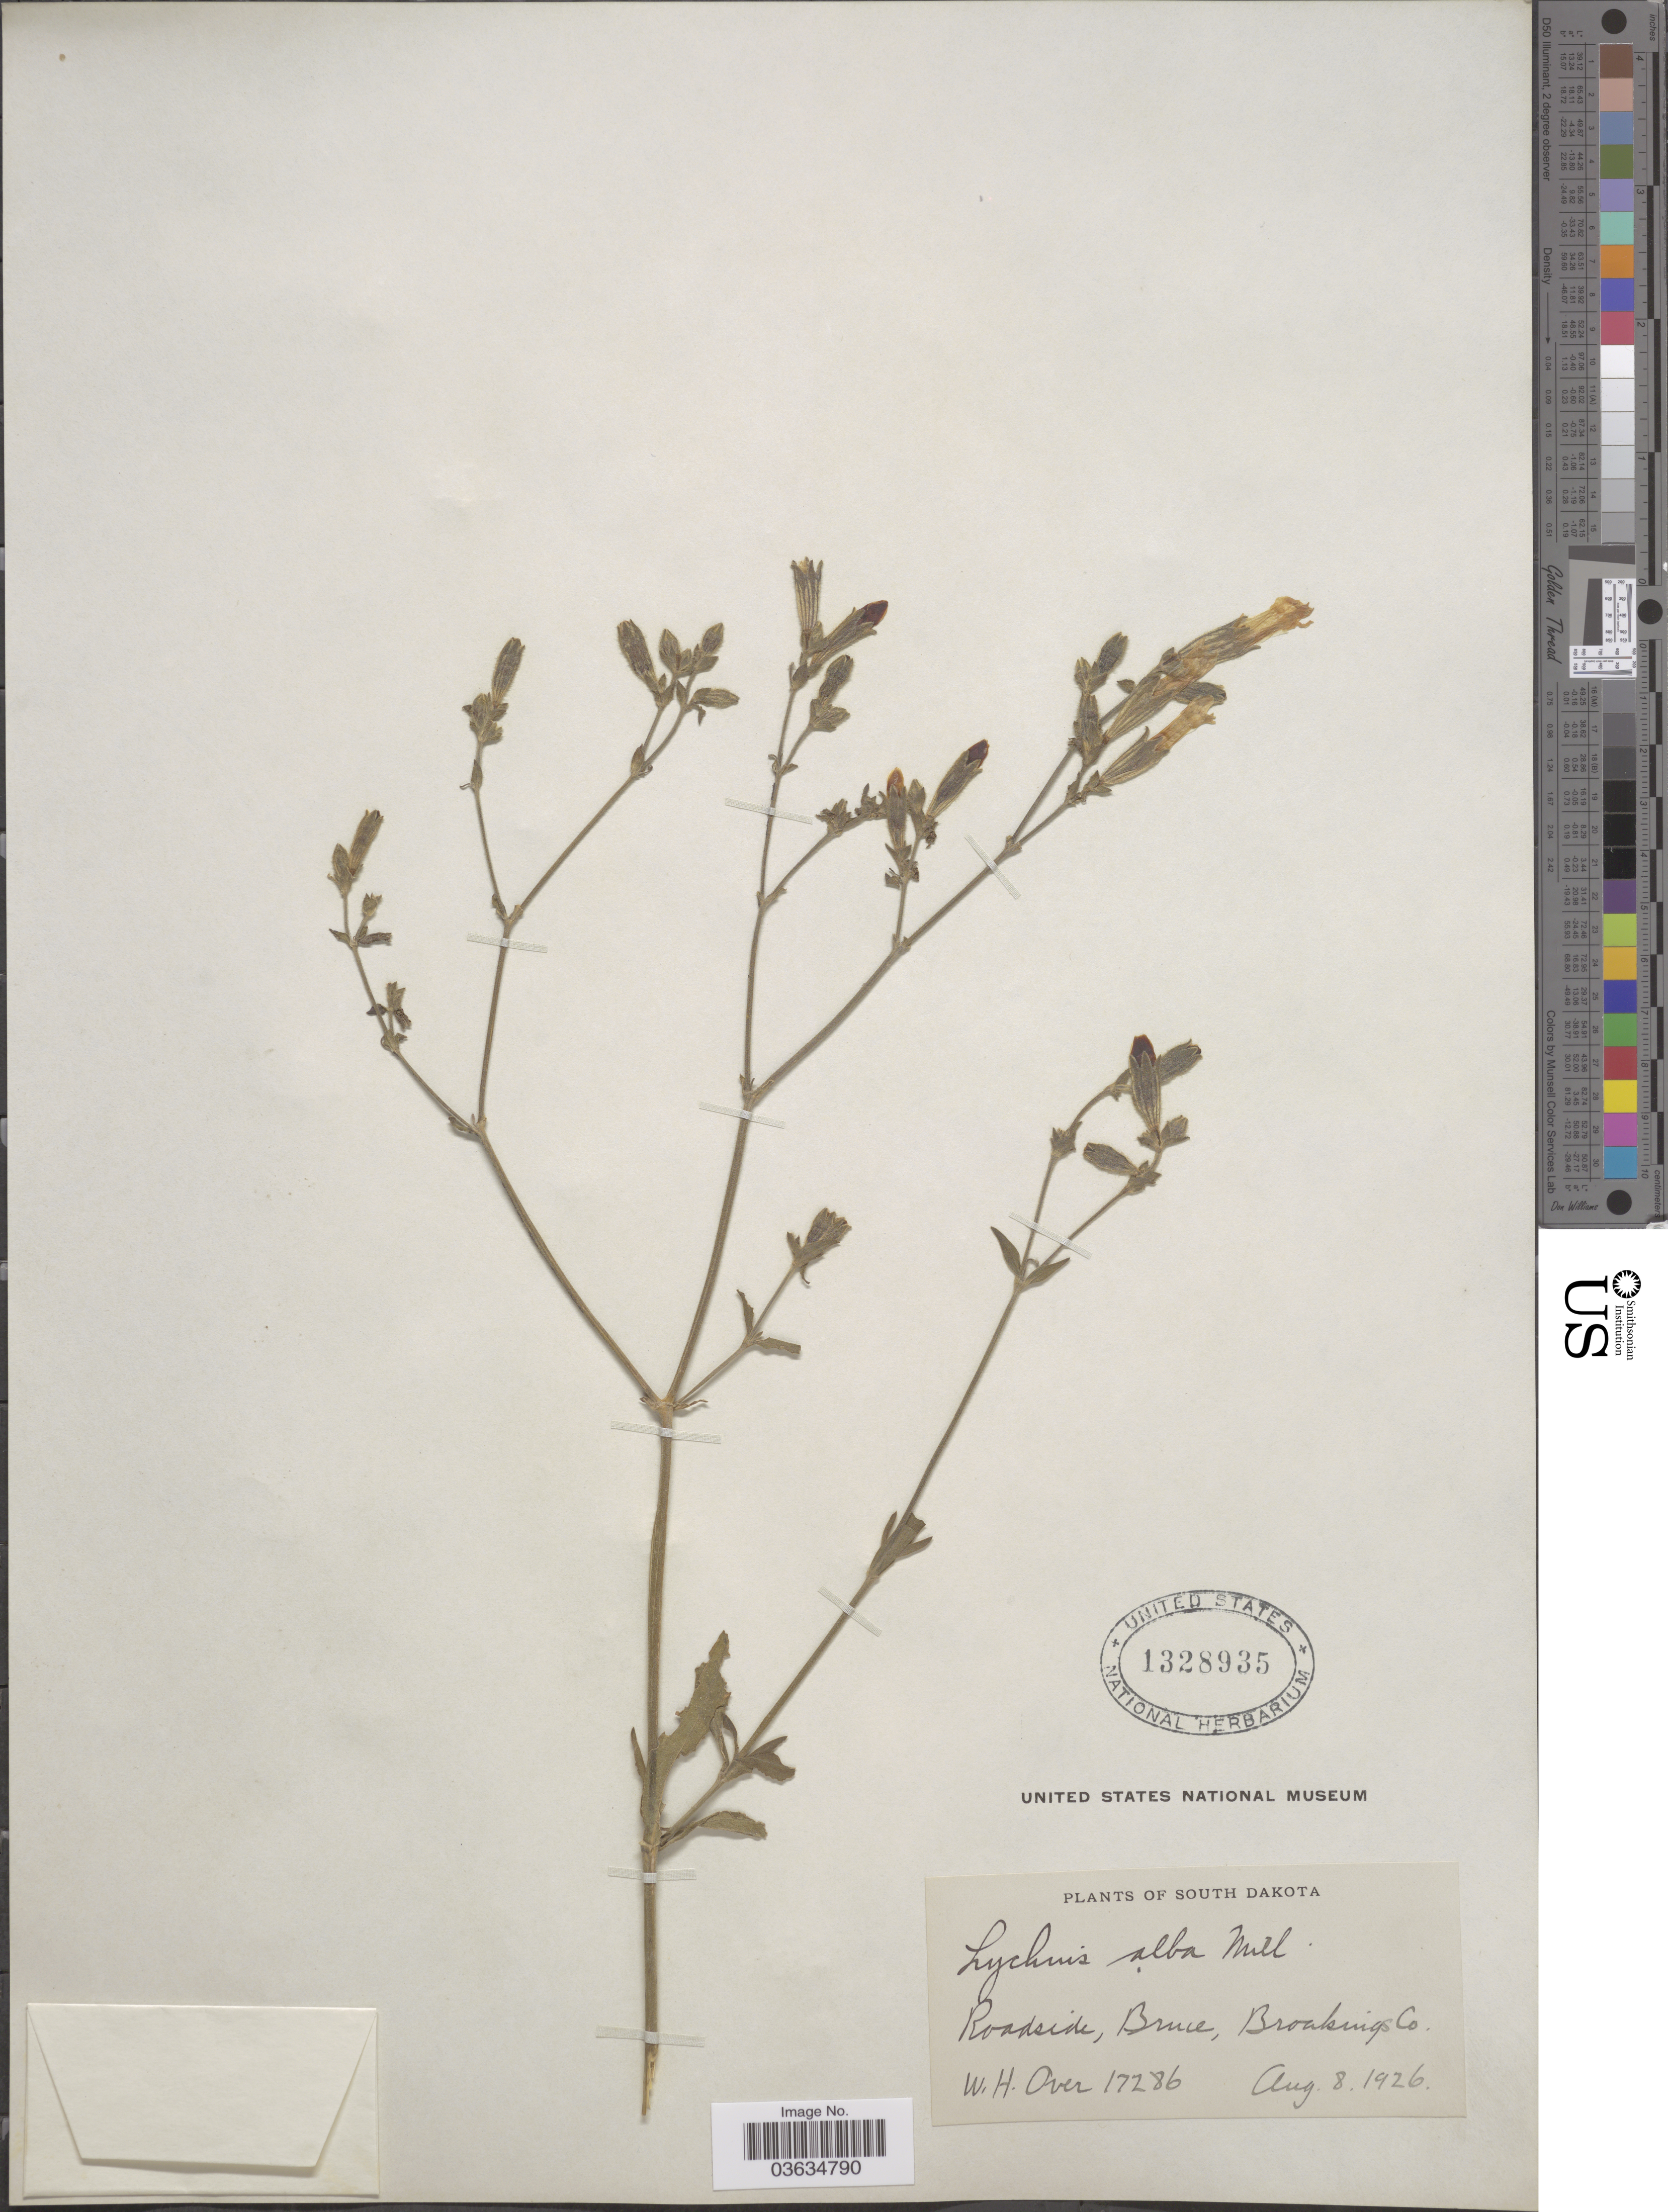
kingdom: Plantae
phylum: Tracheophyta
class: Magnoliopsida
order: Caryophyllales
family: Caryophyllaceae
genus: Silene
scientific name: Silene latifolia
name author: Poir.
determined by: Strong, Mark T., (BOT), Smithsonian Institution - National Museum of Natural History (UNITED STATES)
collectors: W. Over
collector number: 17286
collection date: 1926-08-08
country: United States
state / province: South Dakota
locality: Bruce, Brookings Co.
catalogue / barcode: US 1328935